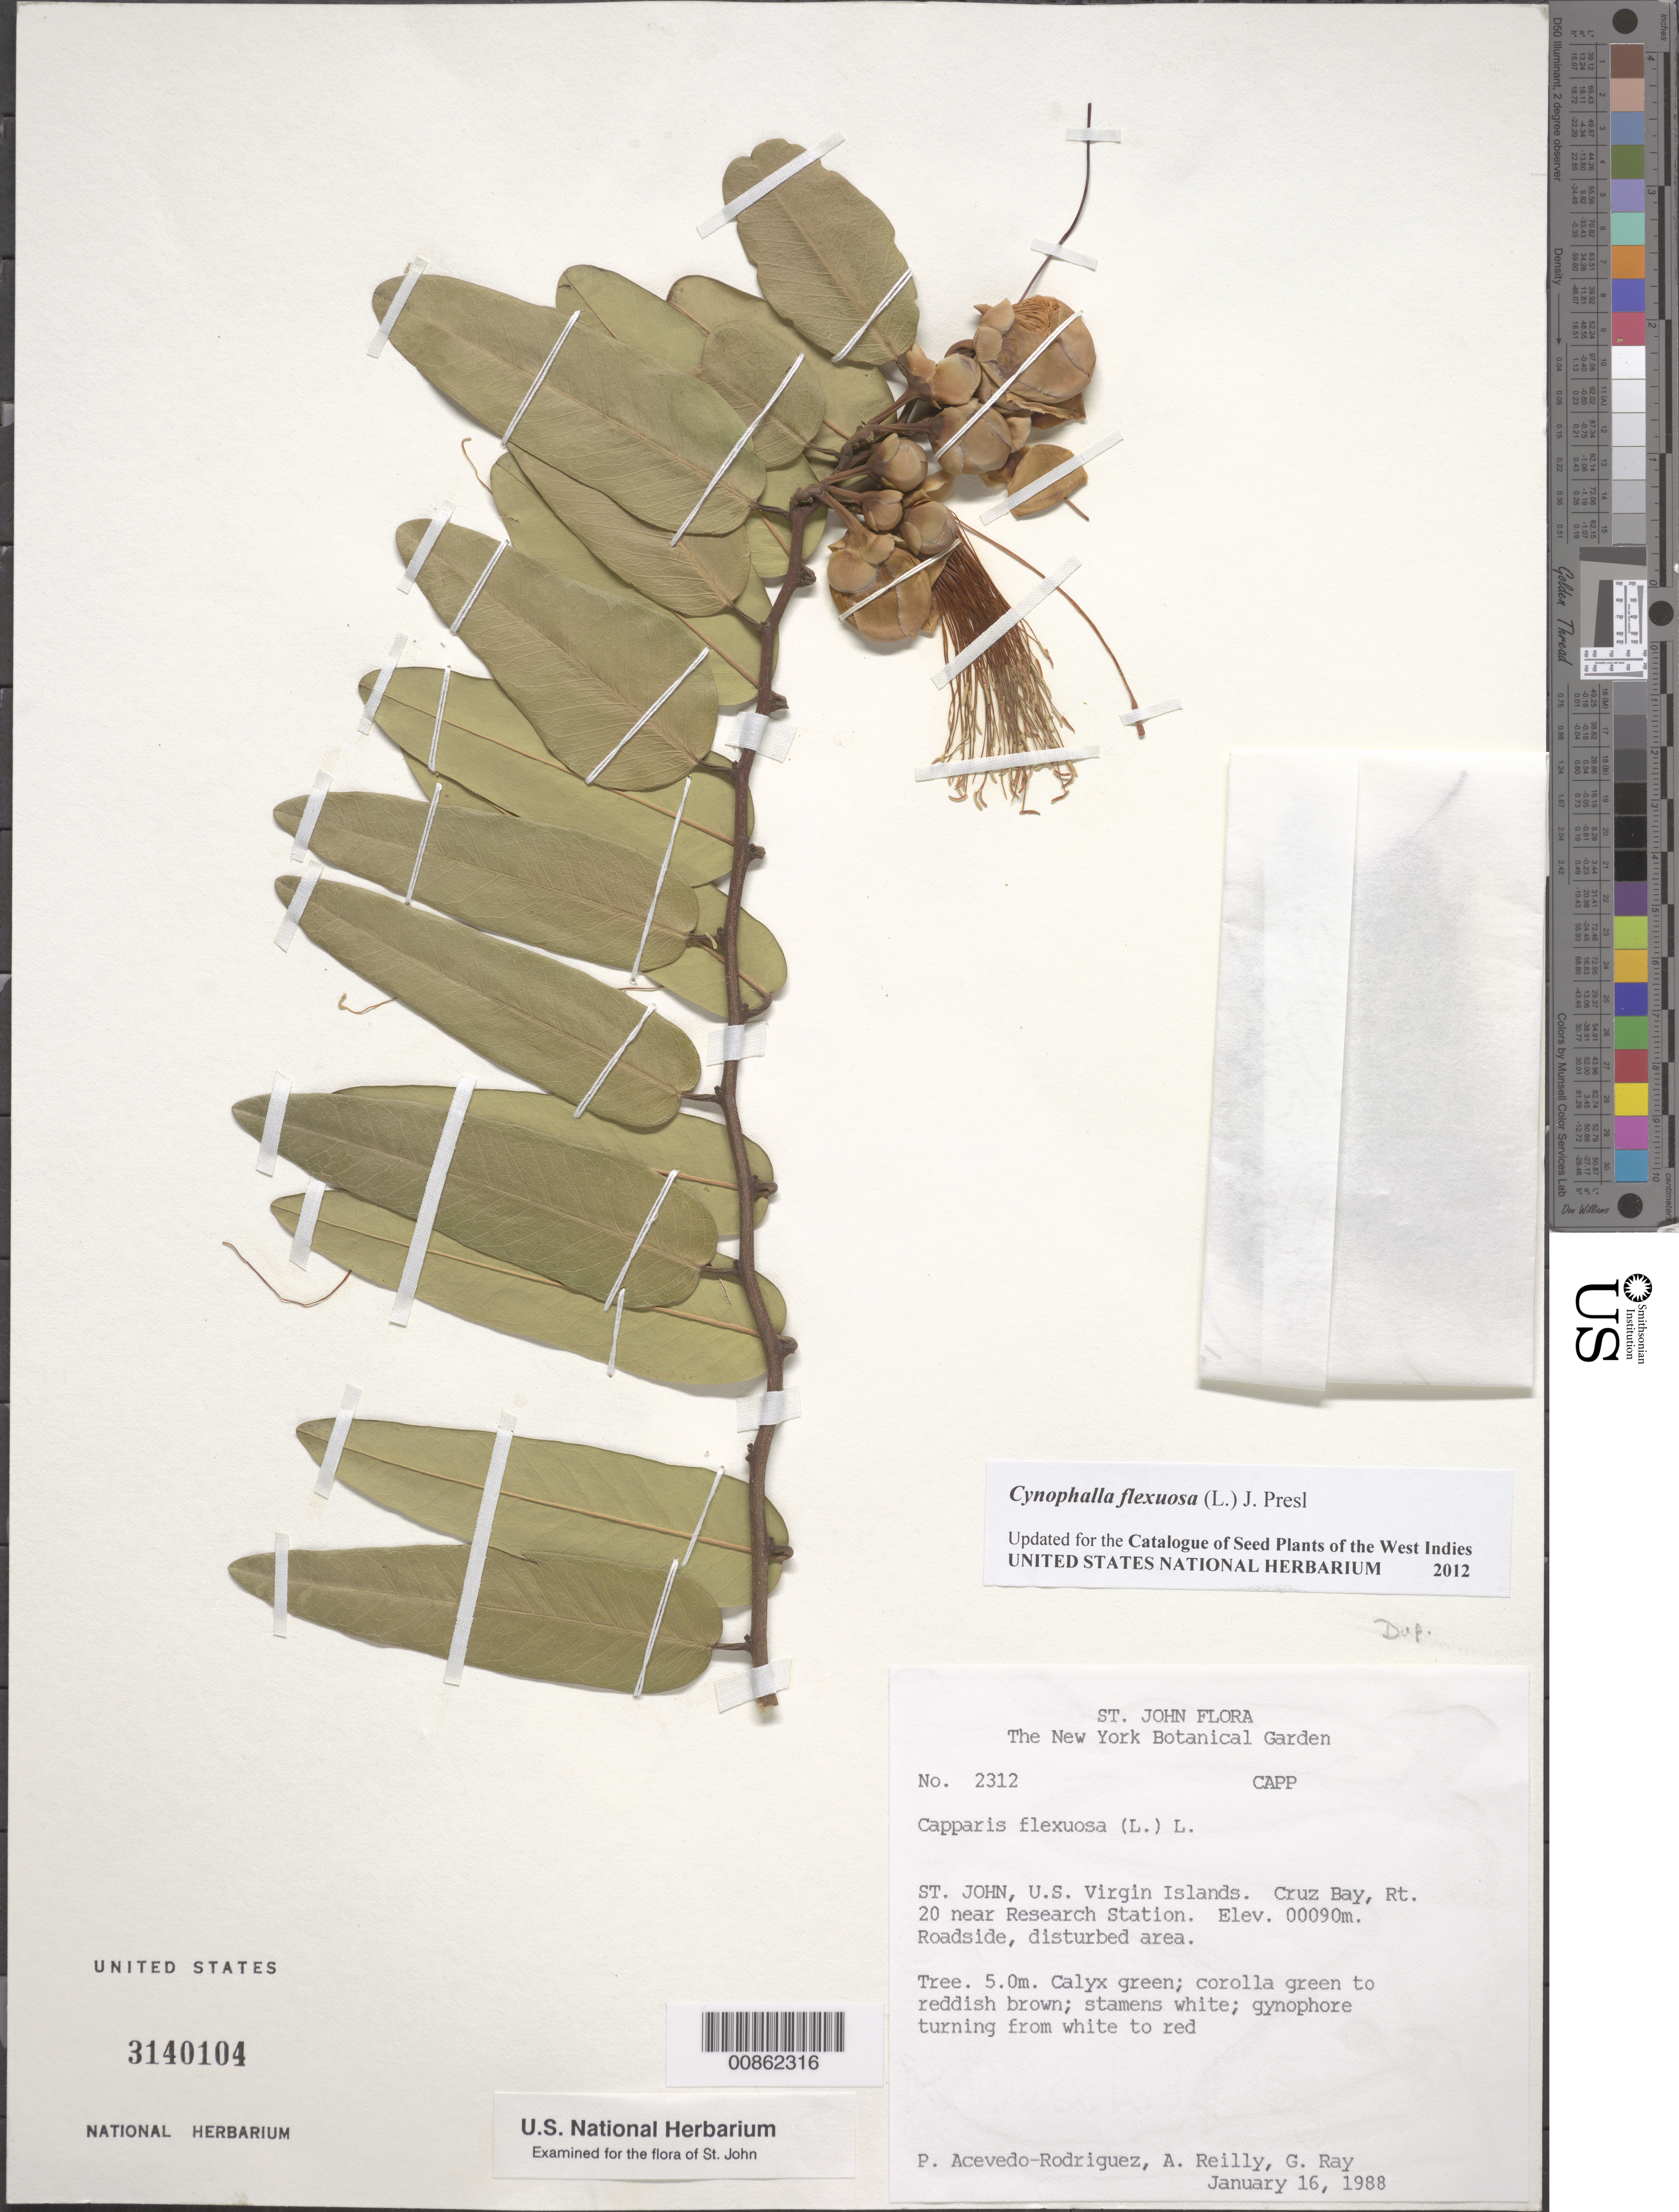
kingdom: Plantae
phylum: Tracheophyta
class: Magnoliopsida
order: Brassicales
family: Capparaceae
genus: Cynophalla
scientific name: Cynophalla flexuosa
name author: (L.) J. Presl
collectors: P. Acevedo-Rodr., A. Reilly & G. Ray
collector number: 2312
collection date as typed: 16 Jan 1988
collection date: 1988-01-16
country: U.S. Virgin Islands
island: St. John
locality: Cruz Bay, Rt. 20 near Research Station.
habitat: Roadside, disturbed area.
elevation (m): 90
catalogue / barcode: US 3140104